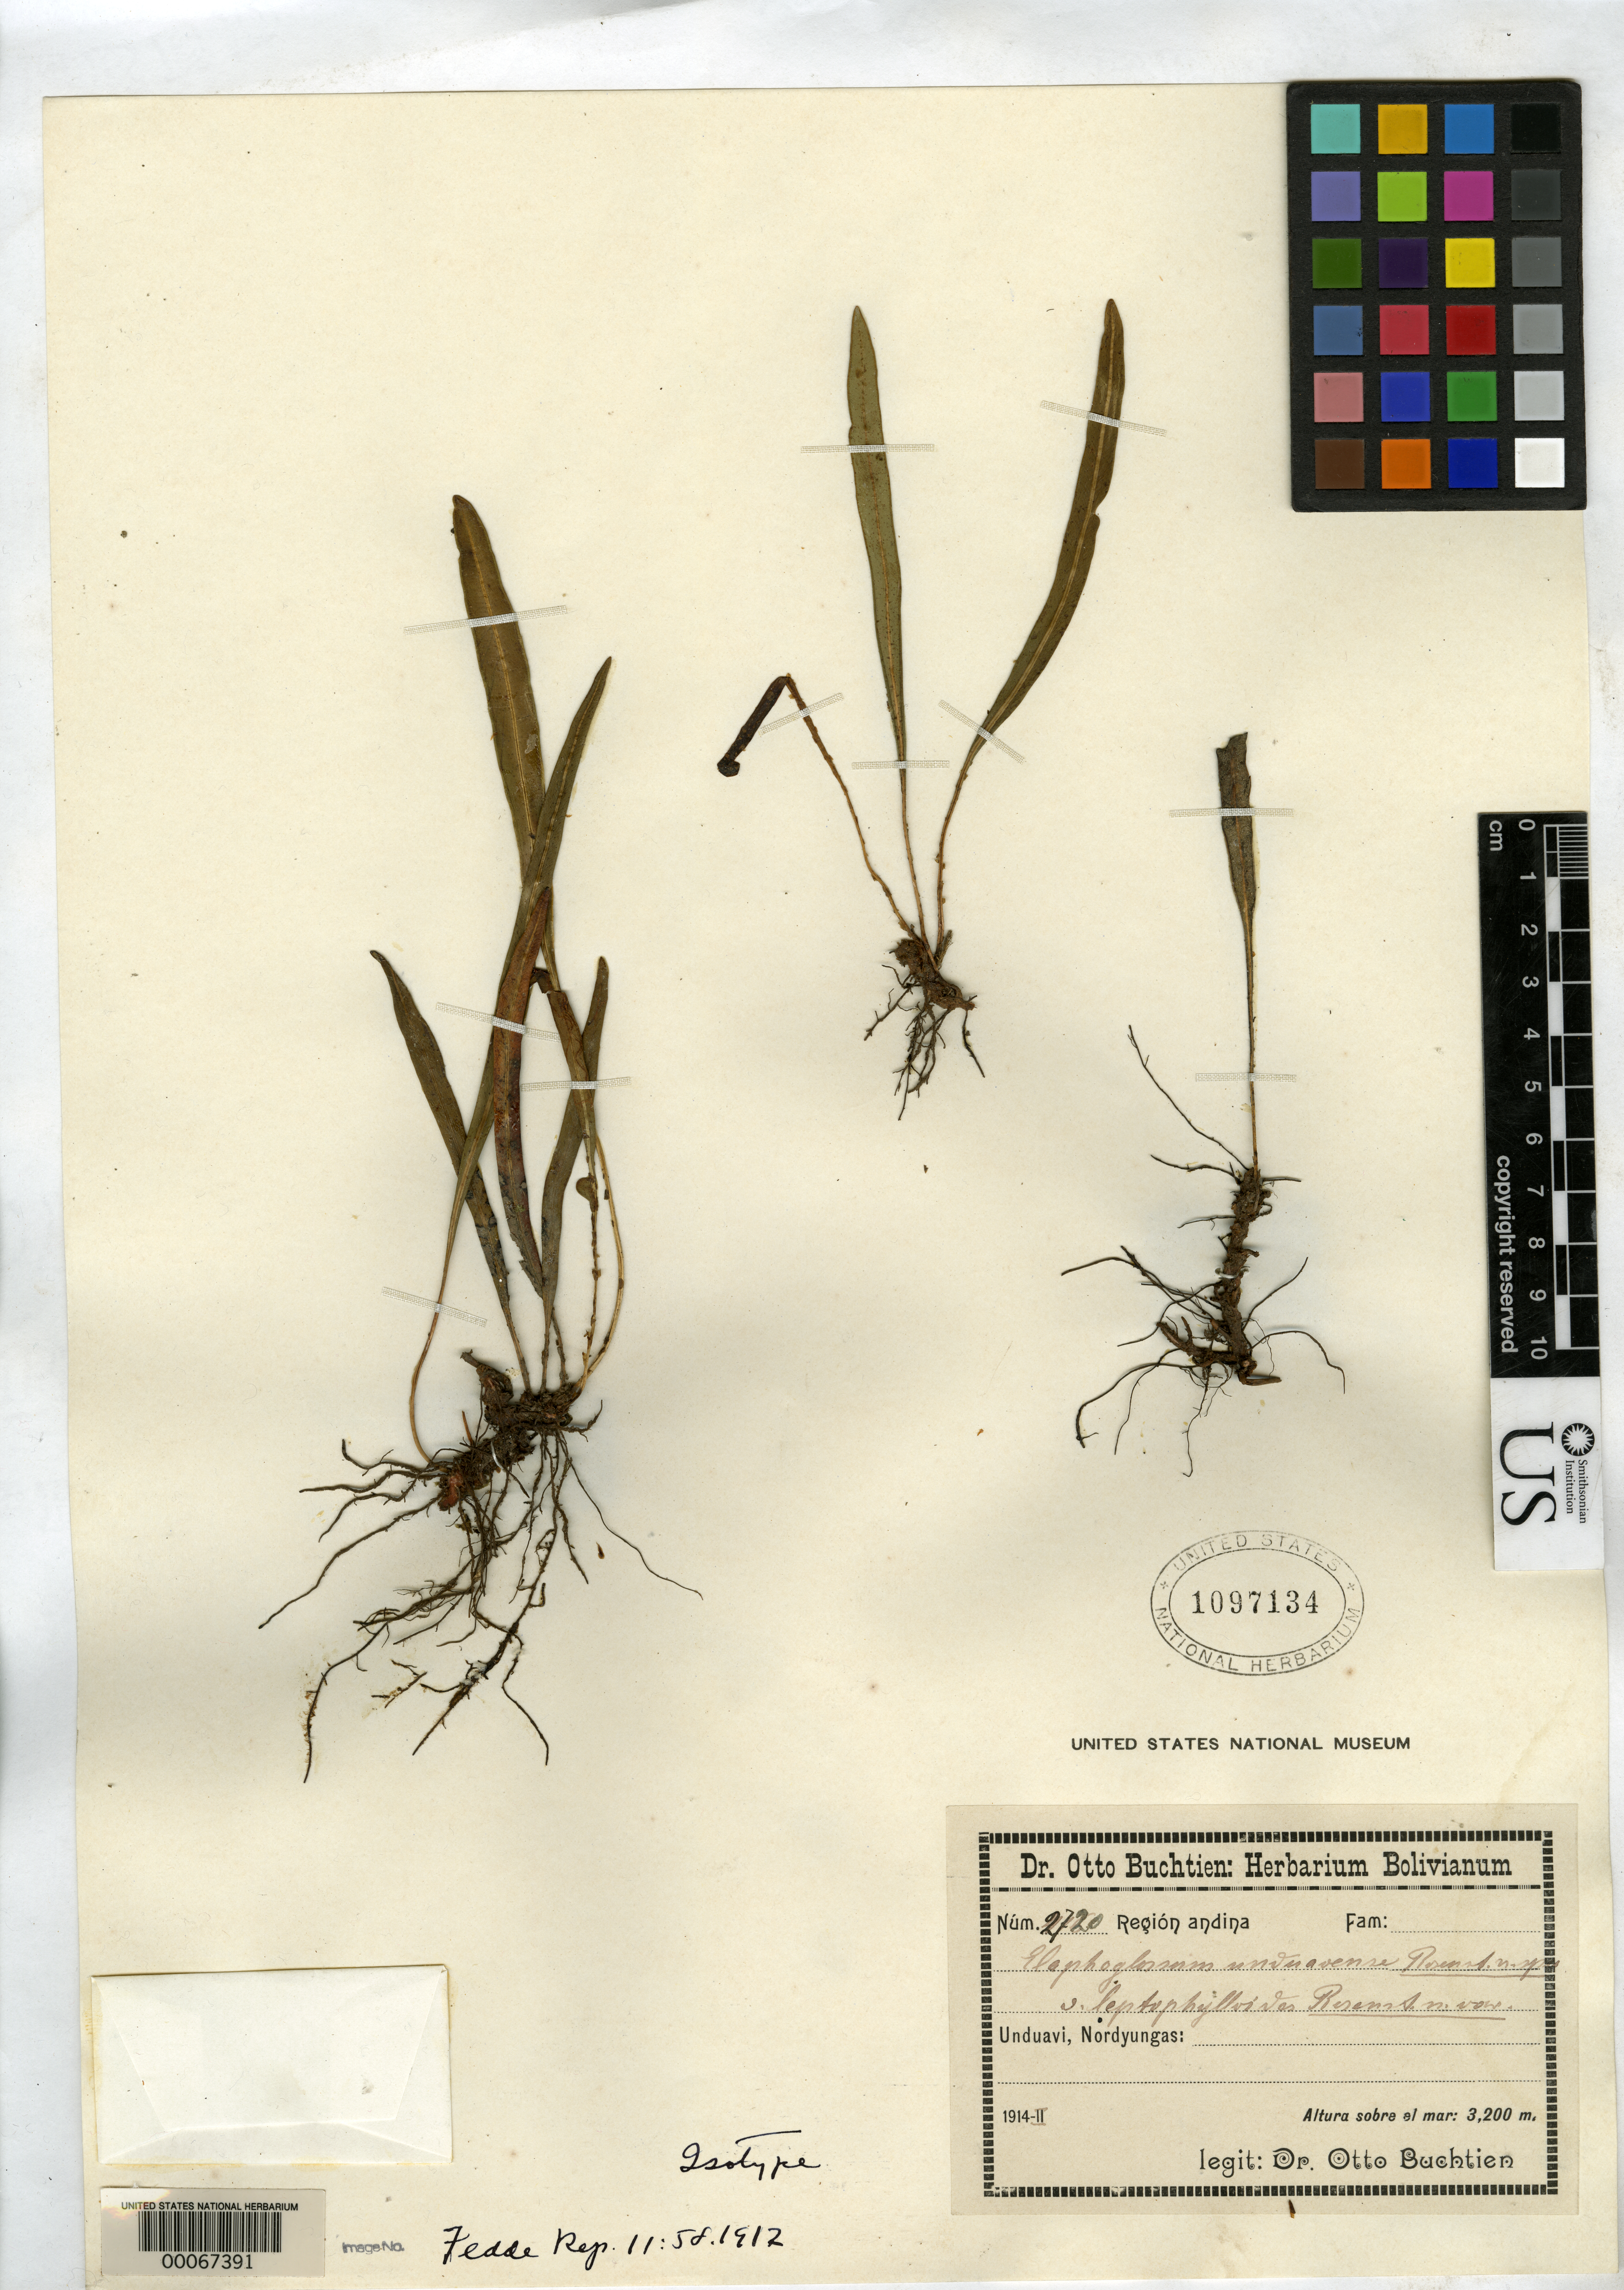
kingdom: Plantae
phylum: Tracheophyta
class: Polypodiopsida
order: Polypodiales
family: Dryopteridaceae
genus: Elaphoglossum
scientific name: Elaphoglossum unduavense var. leptophylloides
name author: Rosenst.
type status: Isotype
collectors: O. Buchtien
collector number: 2720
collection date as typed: Nov 1910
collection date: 1910-11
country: Bolivia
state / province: La Paz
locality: Yungas, Unduavi.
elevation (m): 3300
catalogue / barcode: US 1097134